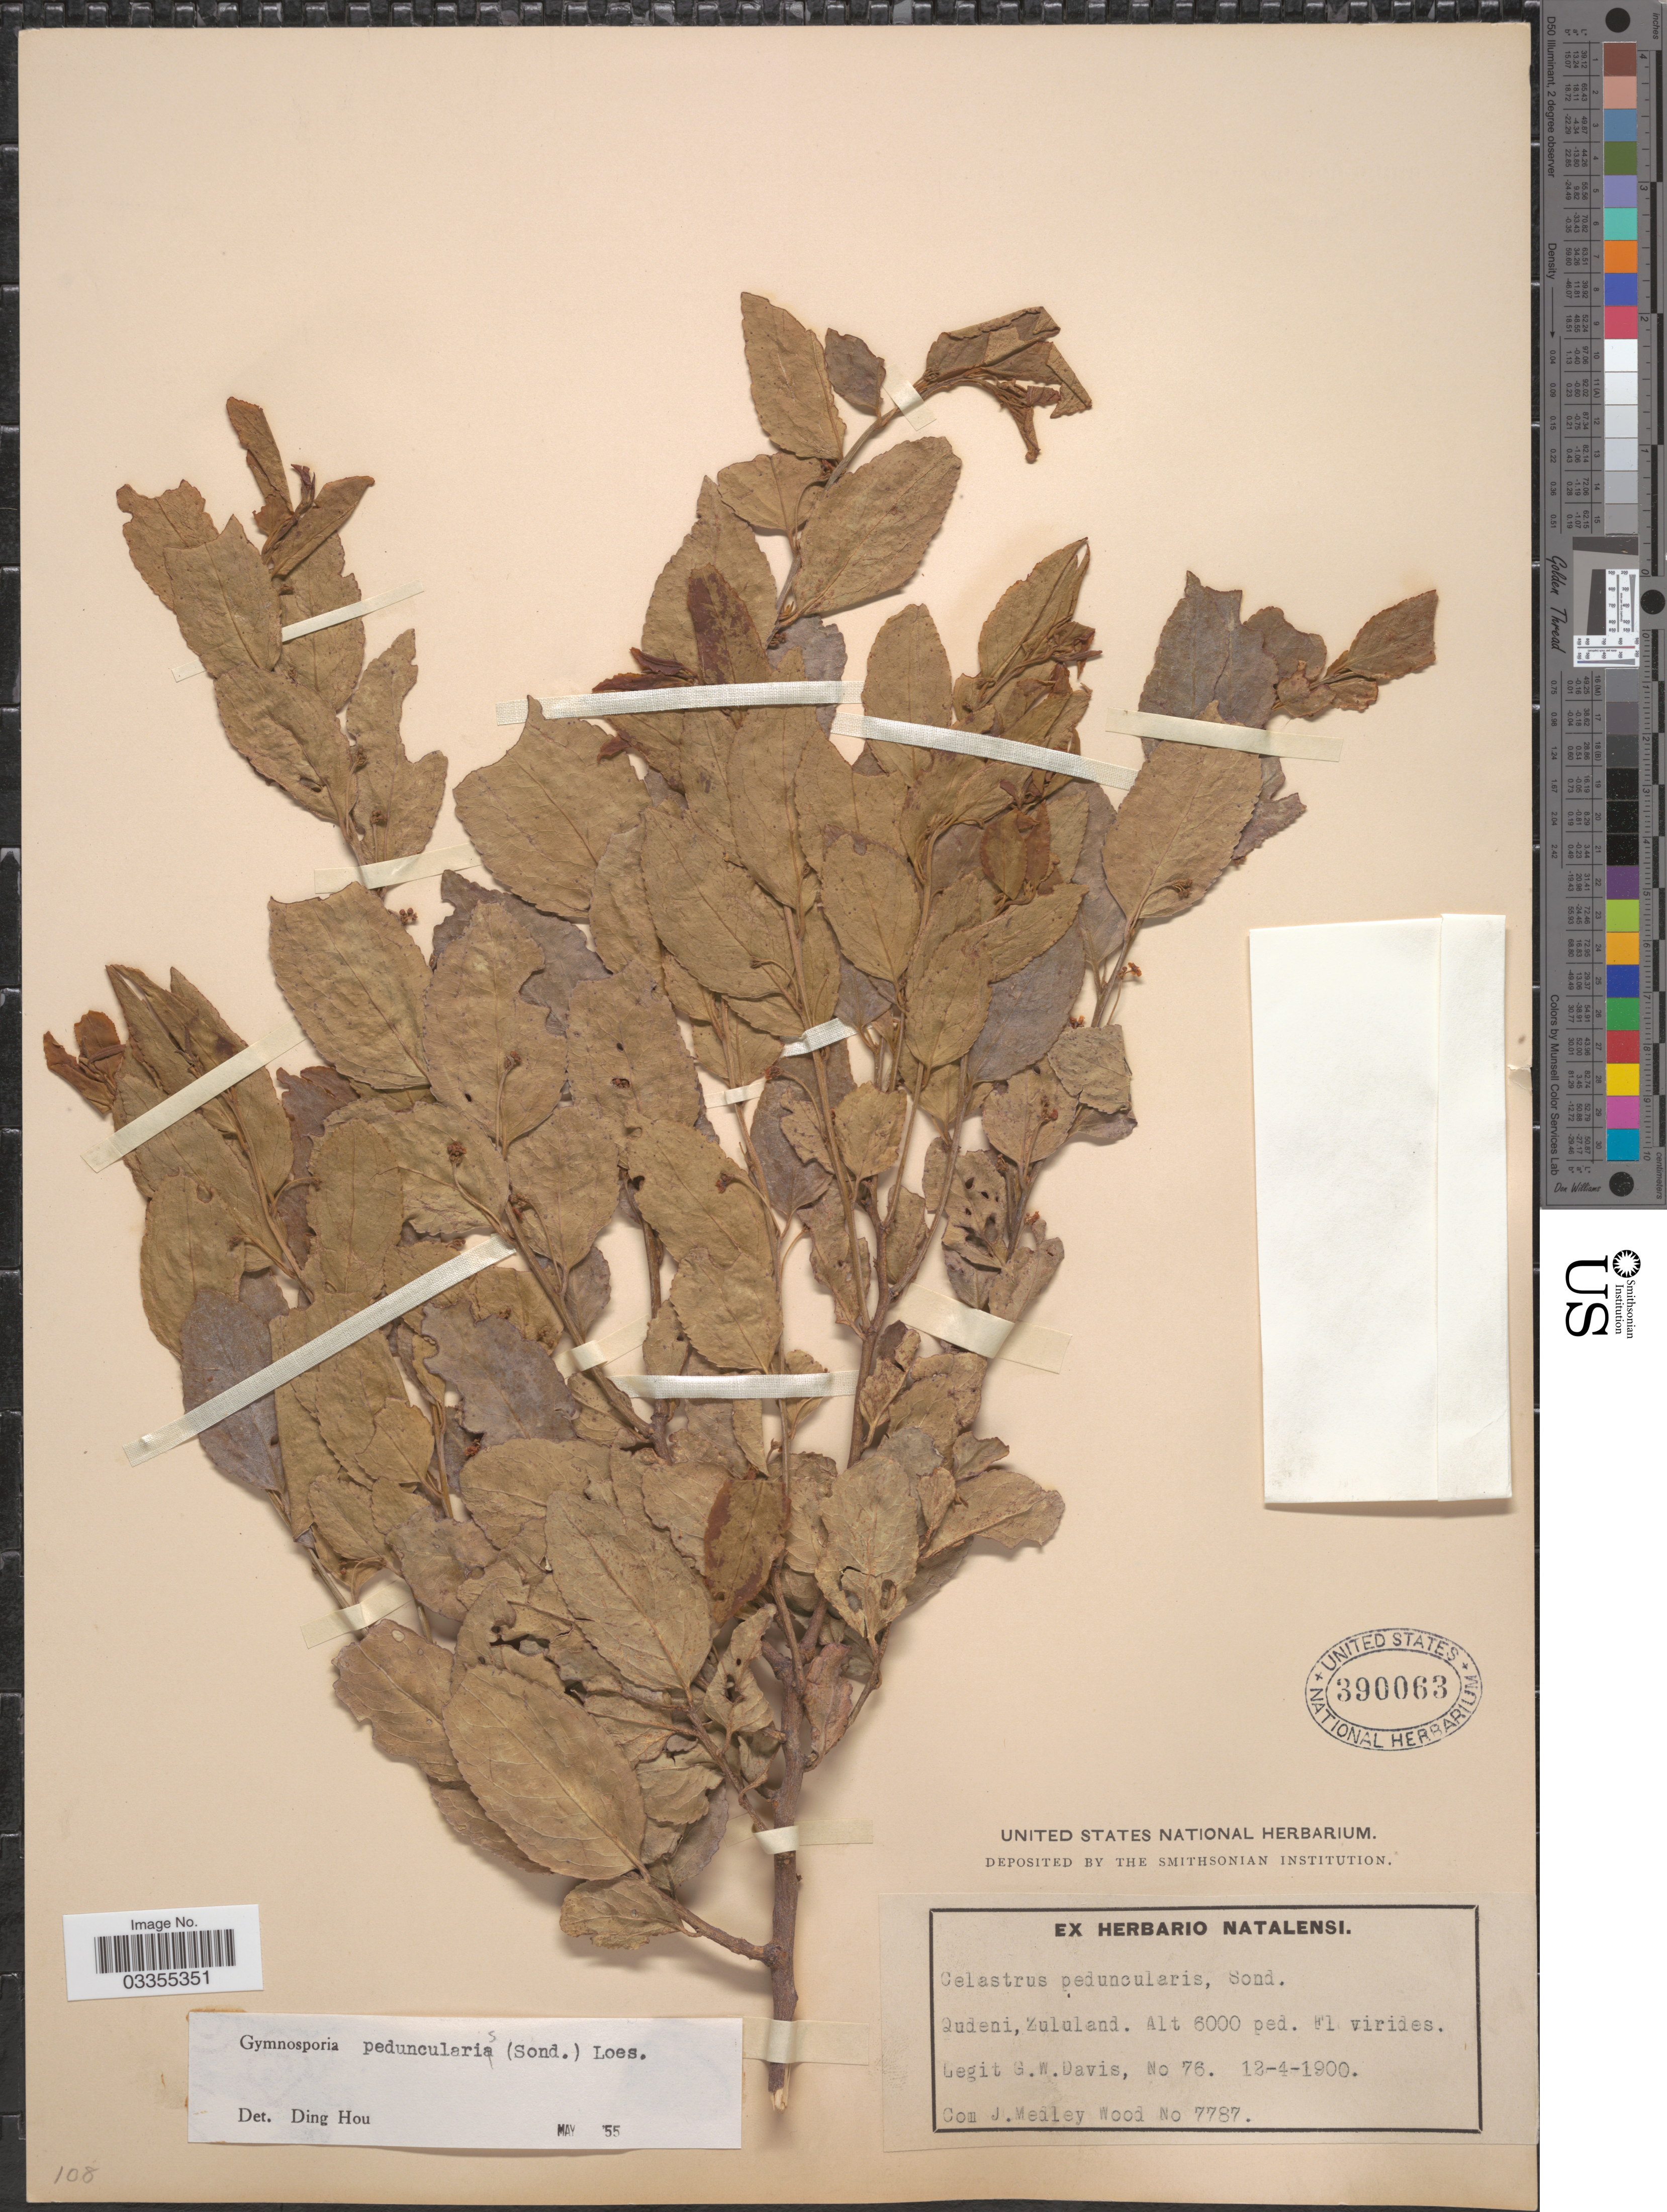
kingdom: Plantae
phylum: Tracheophyta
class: Magnoliopsida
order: Celastrales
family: Celastraceae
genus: Maytenus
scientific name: Maytenus peduncularis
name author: Loes.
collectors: G. W. Davis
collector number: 76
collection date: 1900-04-12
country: South Africa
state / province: KwaZulu-Natal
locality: Qudeni, Zululand.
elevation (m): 1829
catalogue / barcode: US 390063